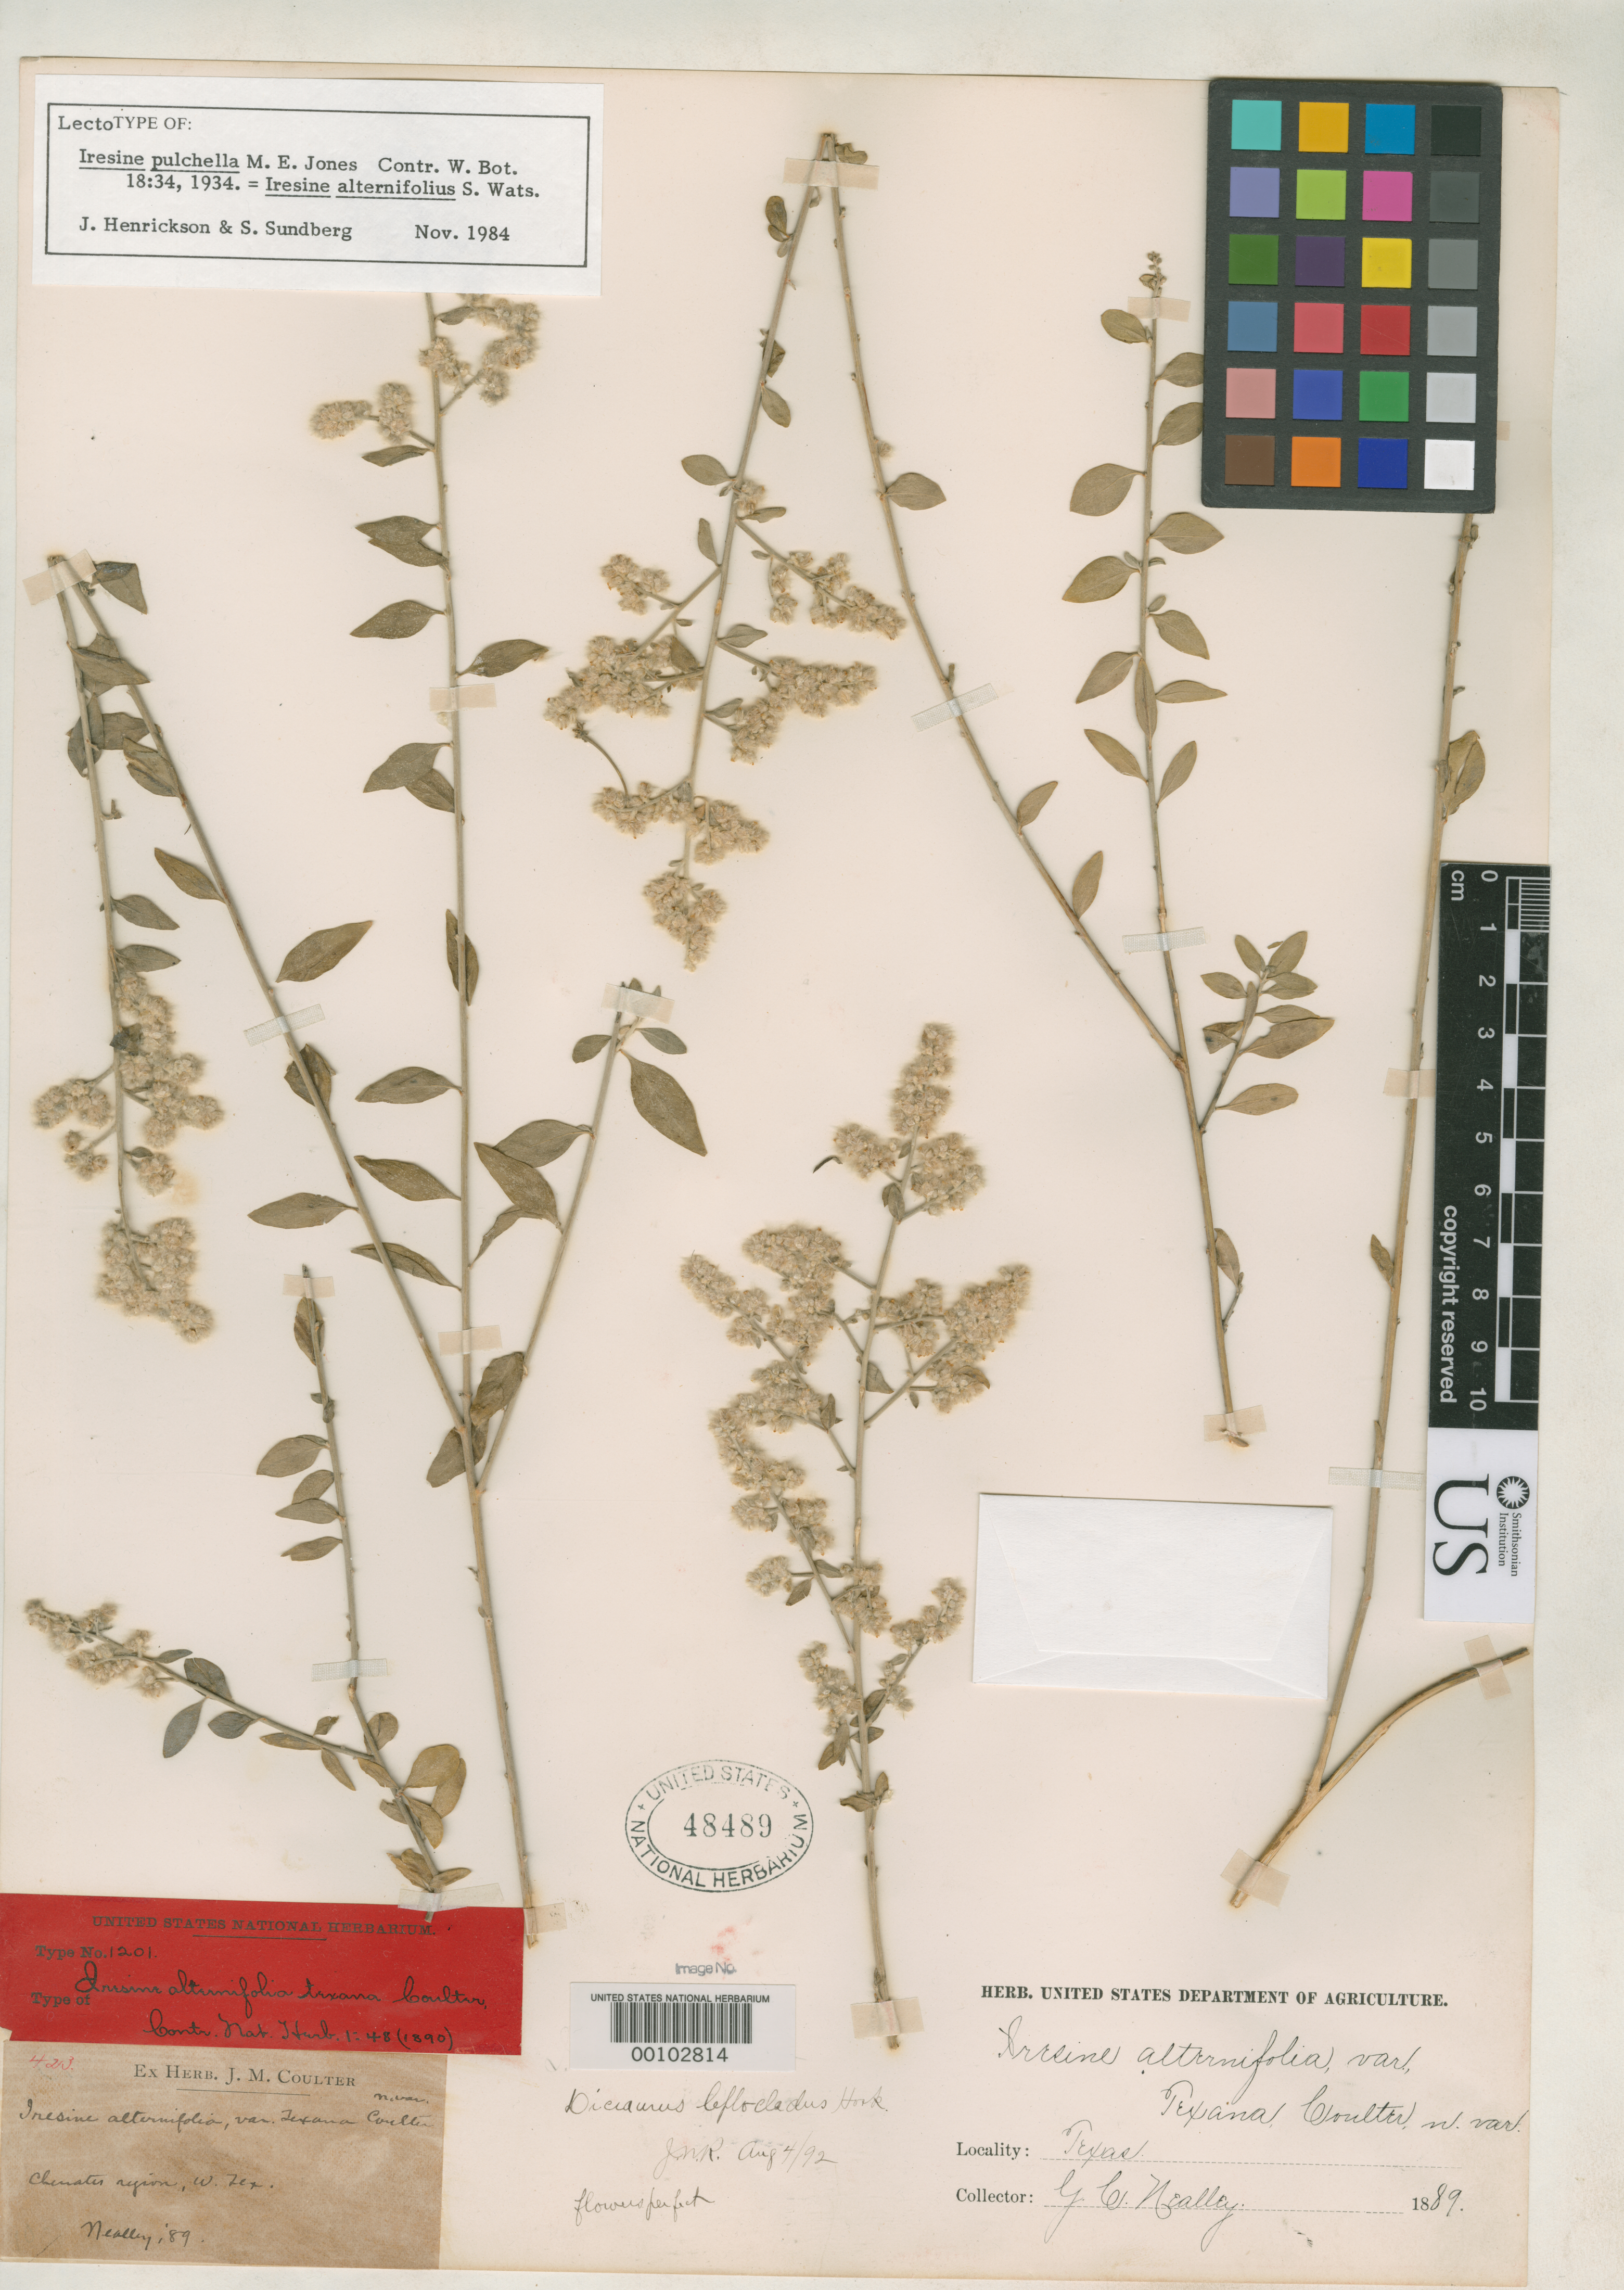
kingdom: Plantae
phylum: Tracheophyta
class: Magnoliopsida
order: Caryophyllales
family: Amaranthaceae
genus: Iresine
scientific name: Iresine alternifolia var. texana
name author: J.M. Coult.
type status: Type Collection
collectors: G. C. Nealley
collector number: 423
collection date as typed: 1889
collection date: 1889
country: United States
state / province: Texas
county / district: Presidio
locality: Chenati Mts.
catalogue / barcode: US 48489